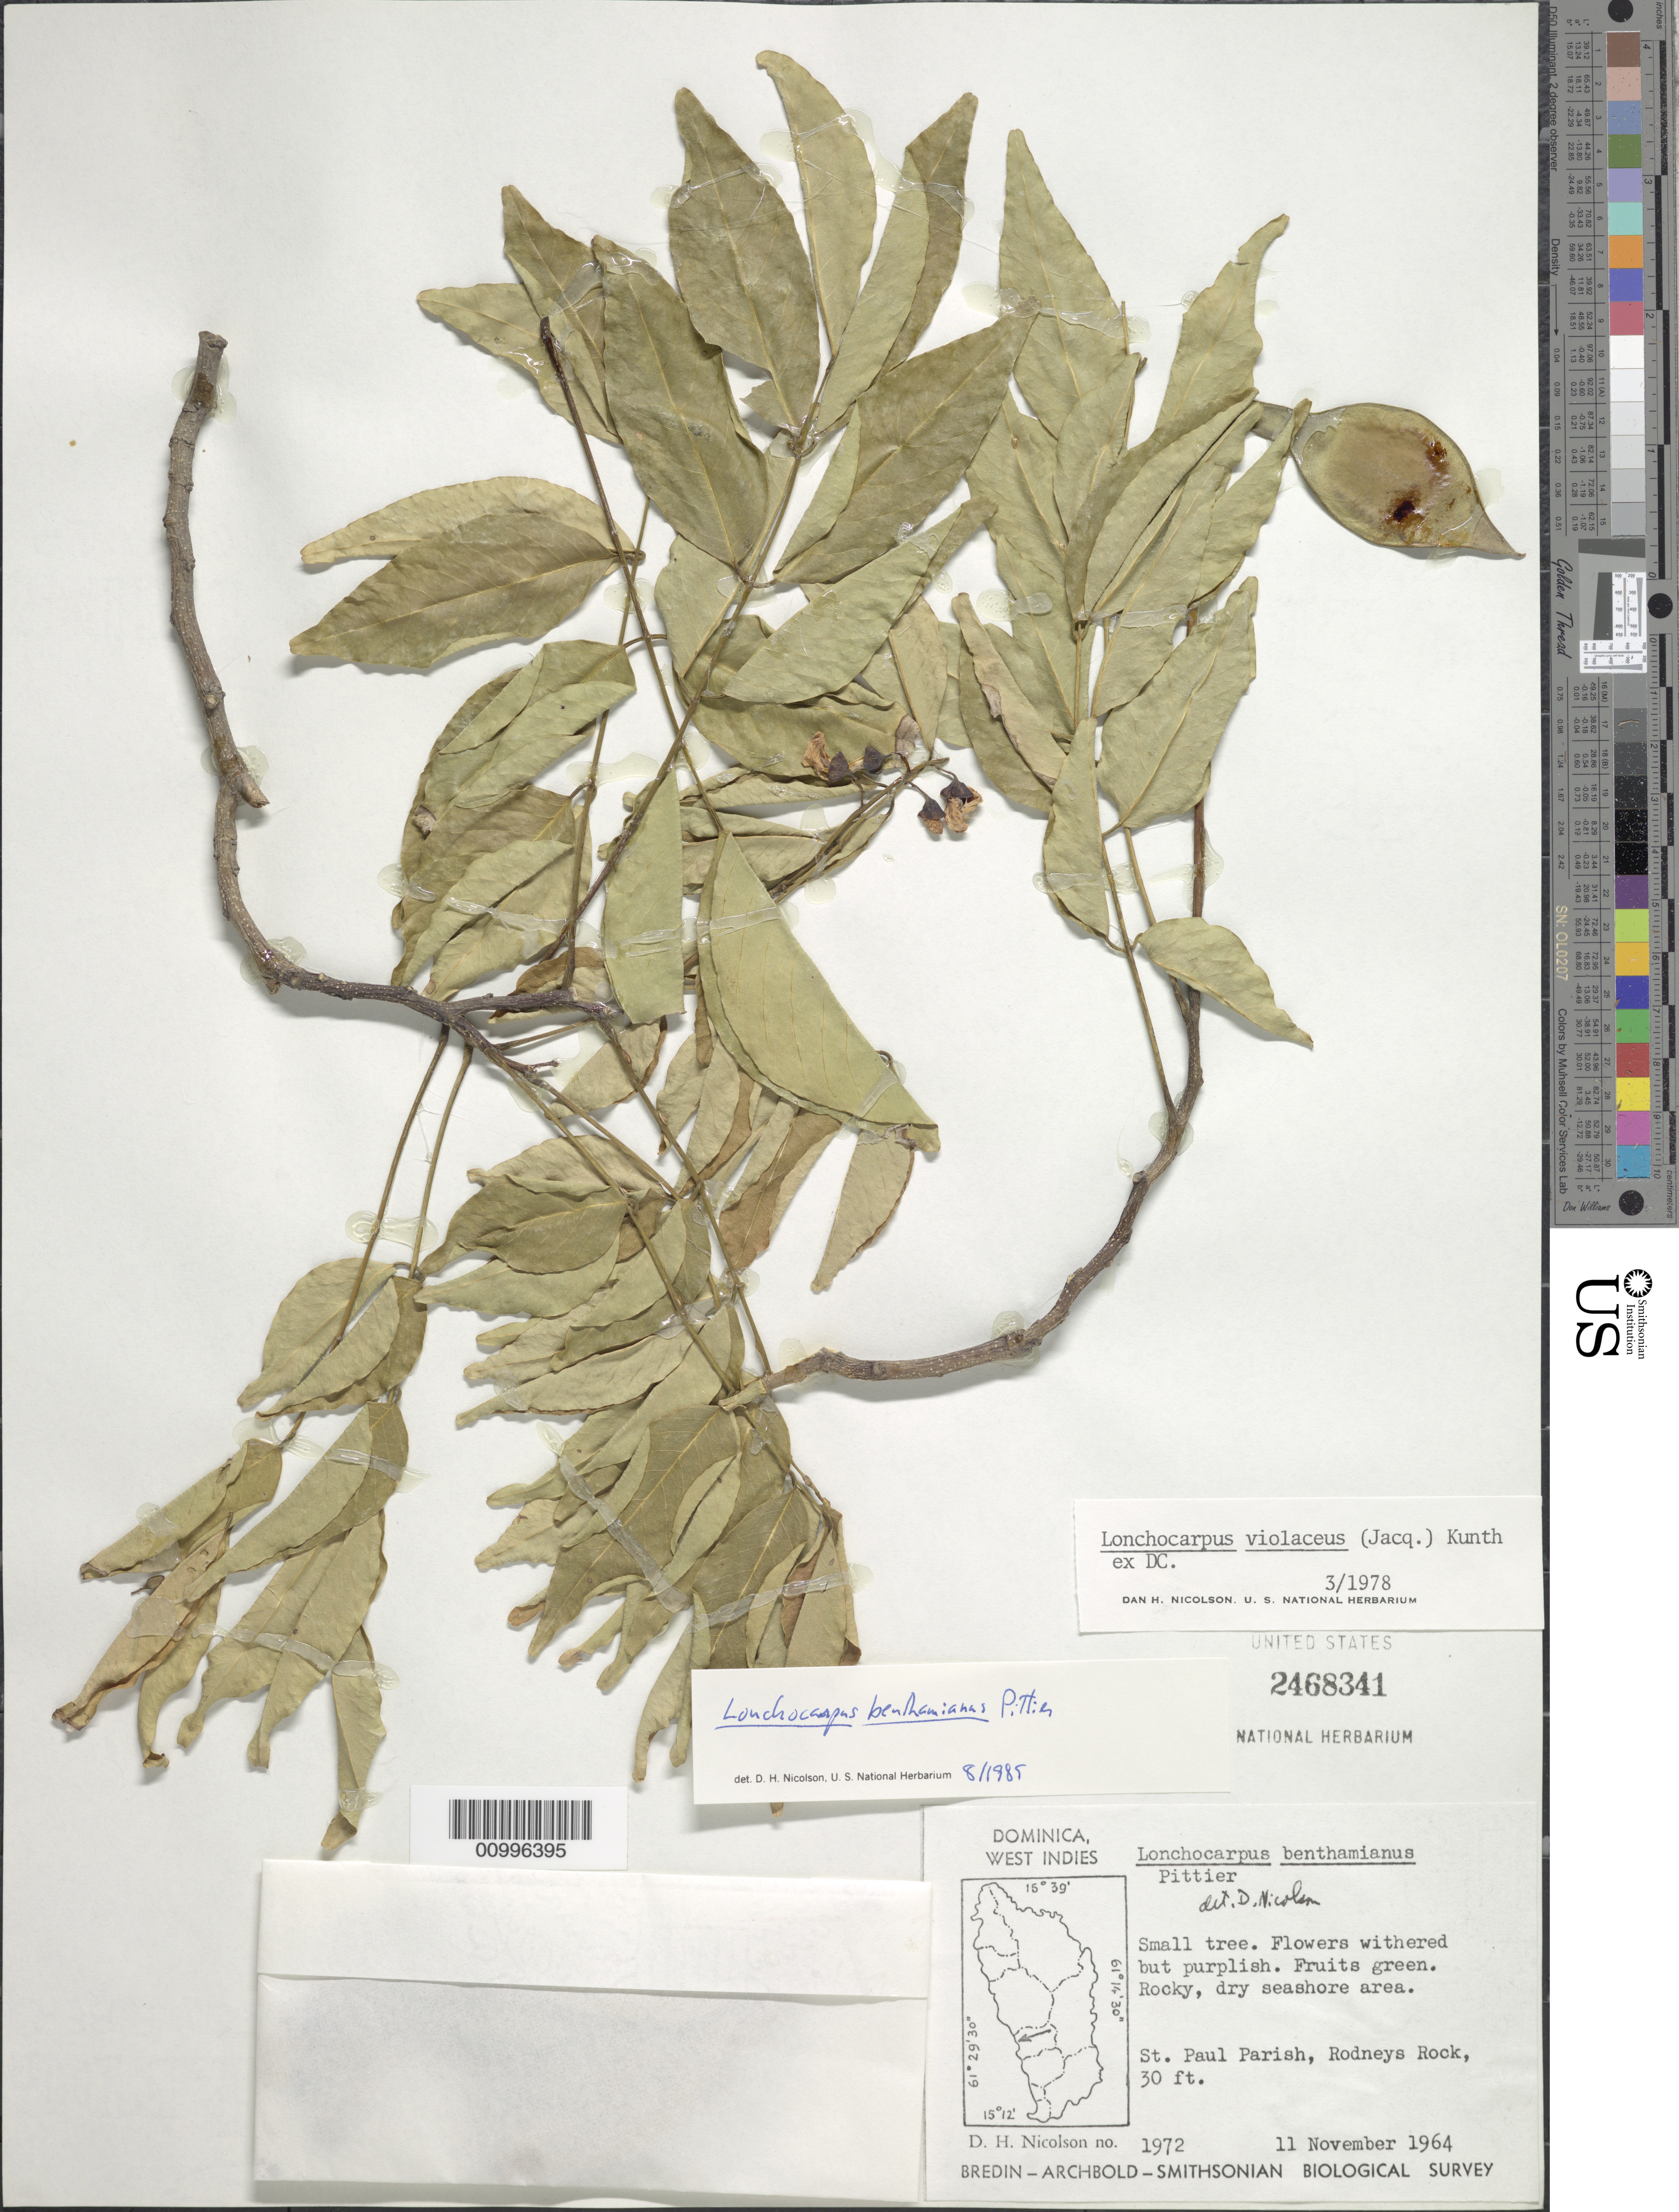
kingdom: Plantae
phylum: Tracheophyta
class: Magnoliopsida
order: Fabales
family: Fabaceae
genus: Lonchocarpus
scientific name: Lonchocarpus violaceus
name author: (Jacq.) DC.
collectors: D. H. Nicolson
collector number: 1972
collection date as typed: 11 Nov 1964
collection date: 1964-11-11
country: Dominica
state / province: St. Paul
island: Dominica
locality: Small tree. Flws. withered by purplish. Fruit green. rocky, dry seashore area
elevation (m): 9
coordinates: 0 N, 0 E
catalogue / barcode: US 2468341